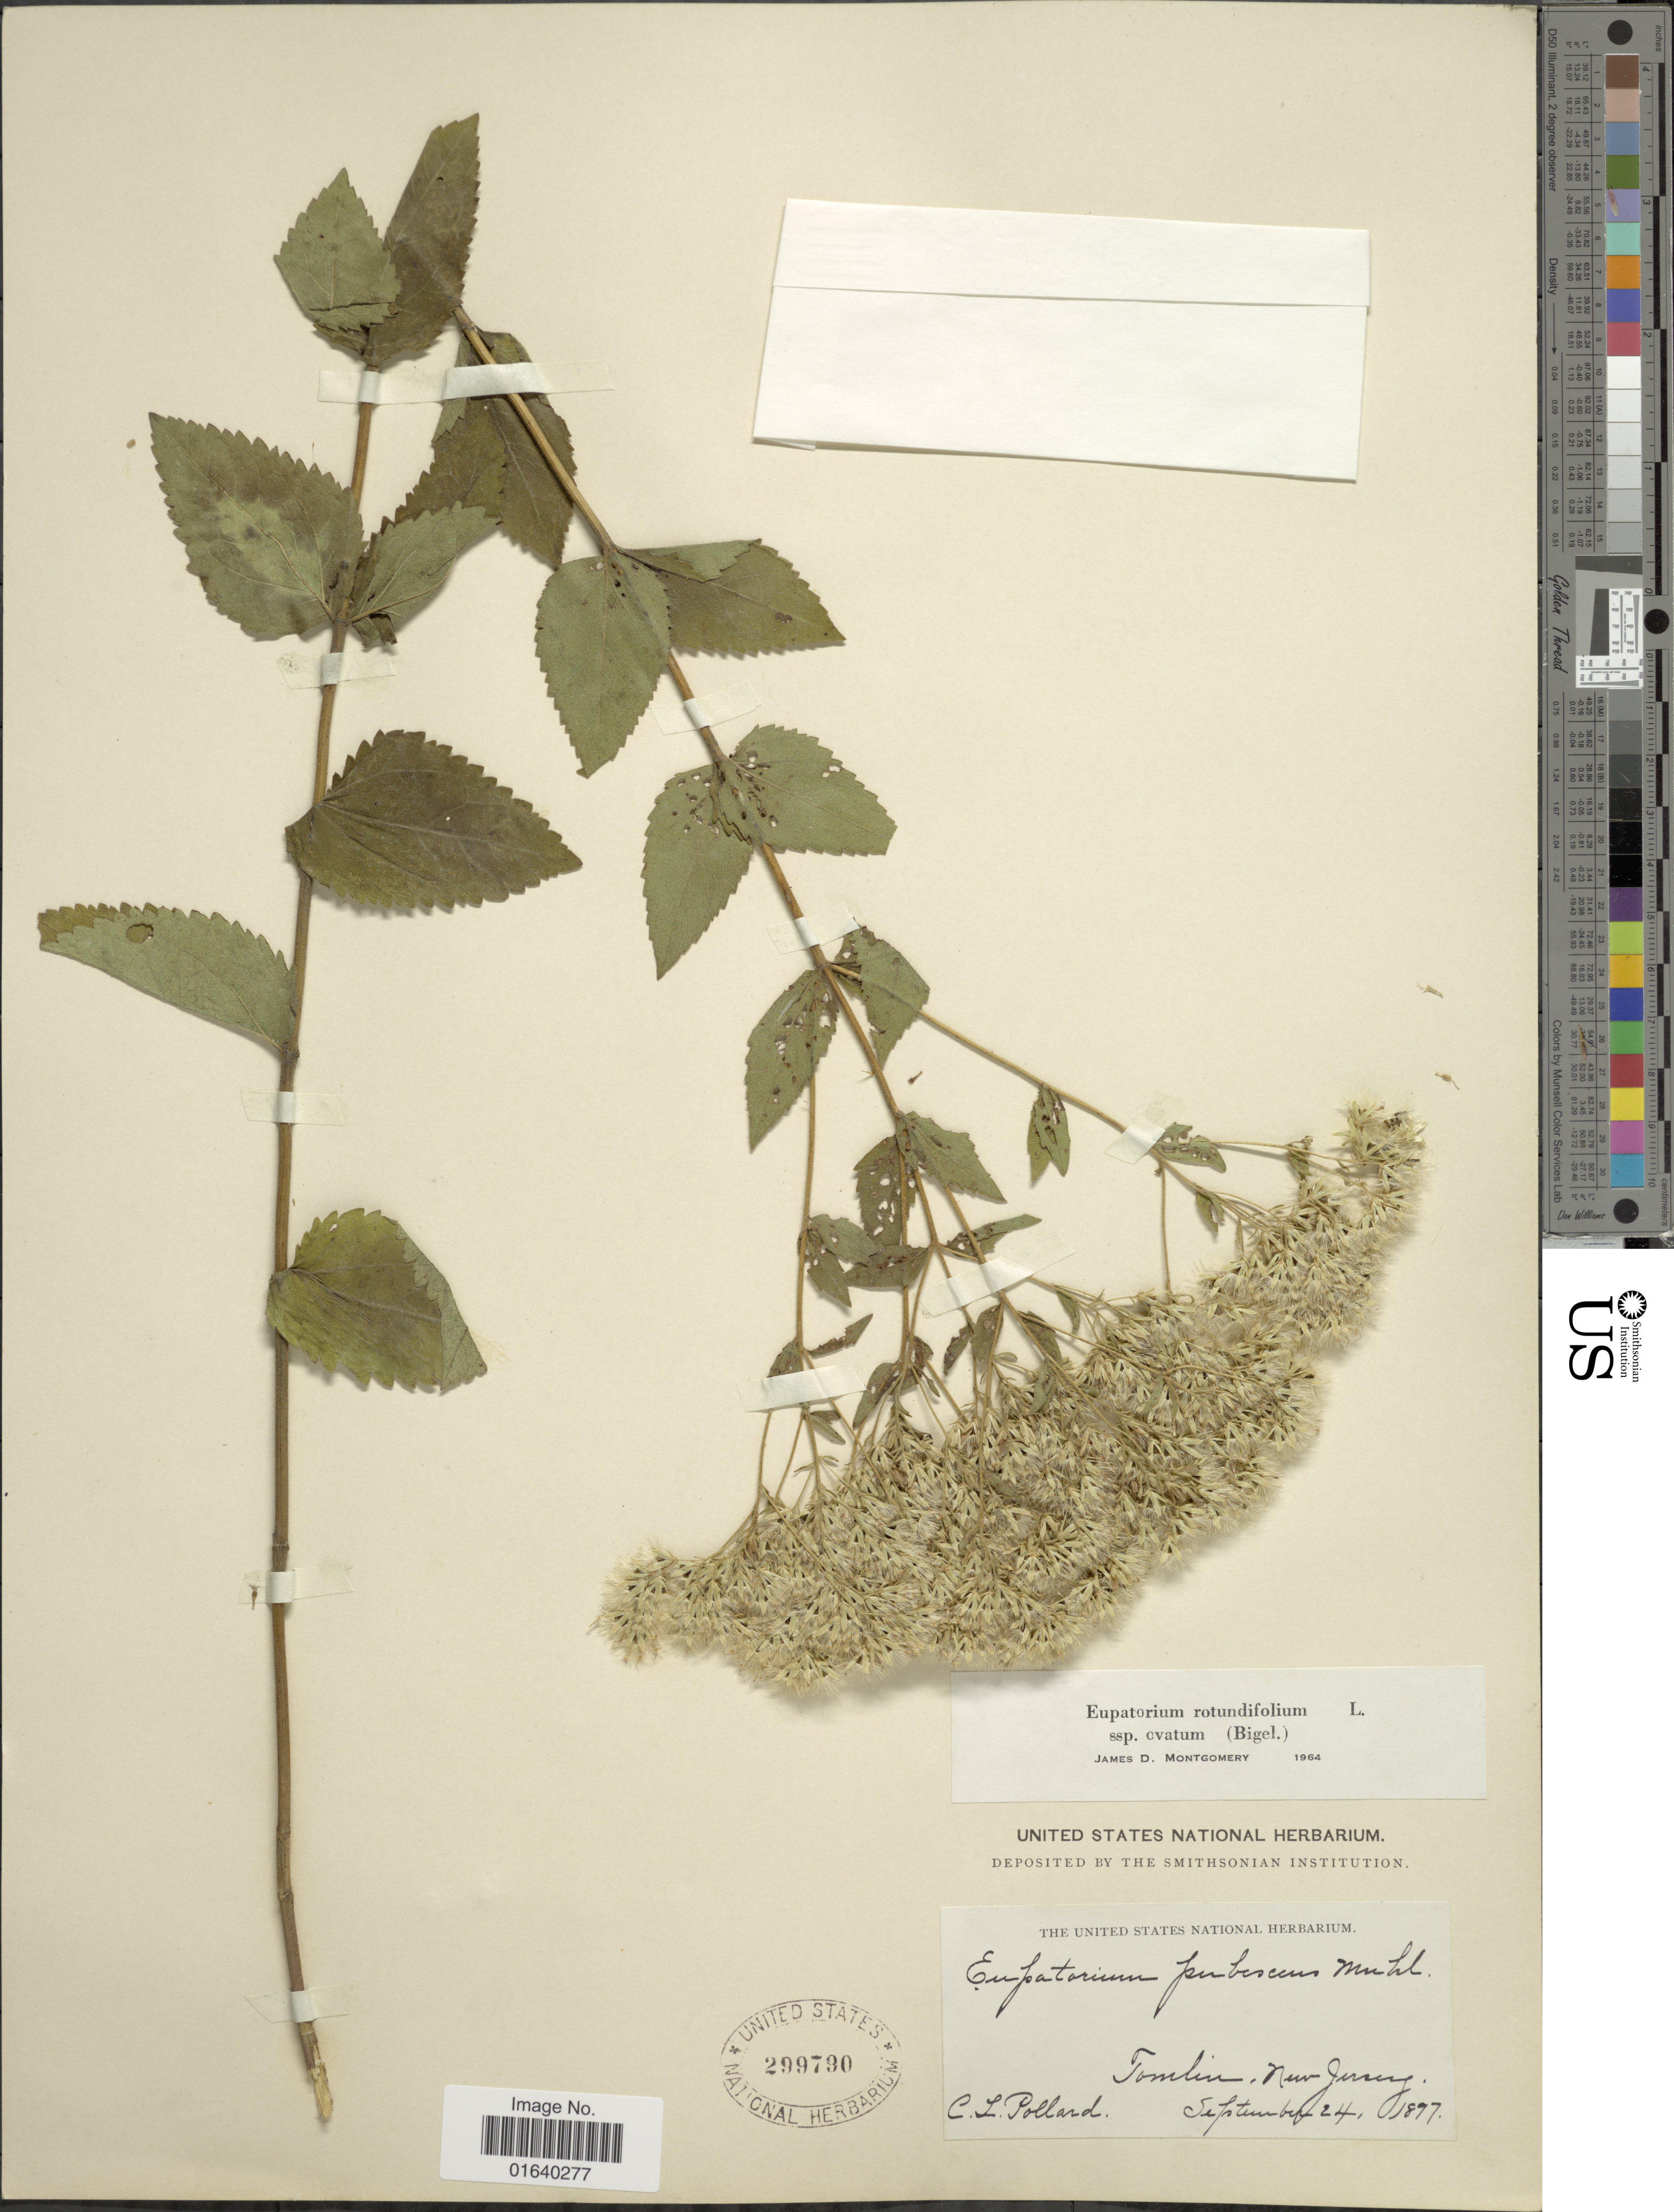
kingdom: Plantae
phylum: Tracheophyta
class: Magnoliopsida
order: Asterales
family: Asteraceae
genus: Eupatorium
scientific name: Eupatorium rotundifolium var. ovatum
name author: (Bigelow) J.D. Montgom. & Fairbrothers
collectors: C. L. Pollard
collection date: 1897-09-24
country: United States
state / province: New Jersey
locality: Tomlin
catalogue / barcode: US 299790